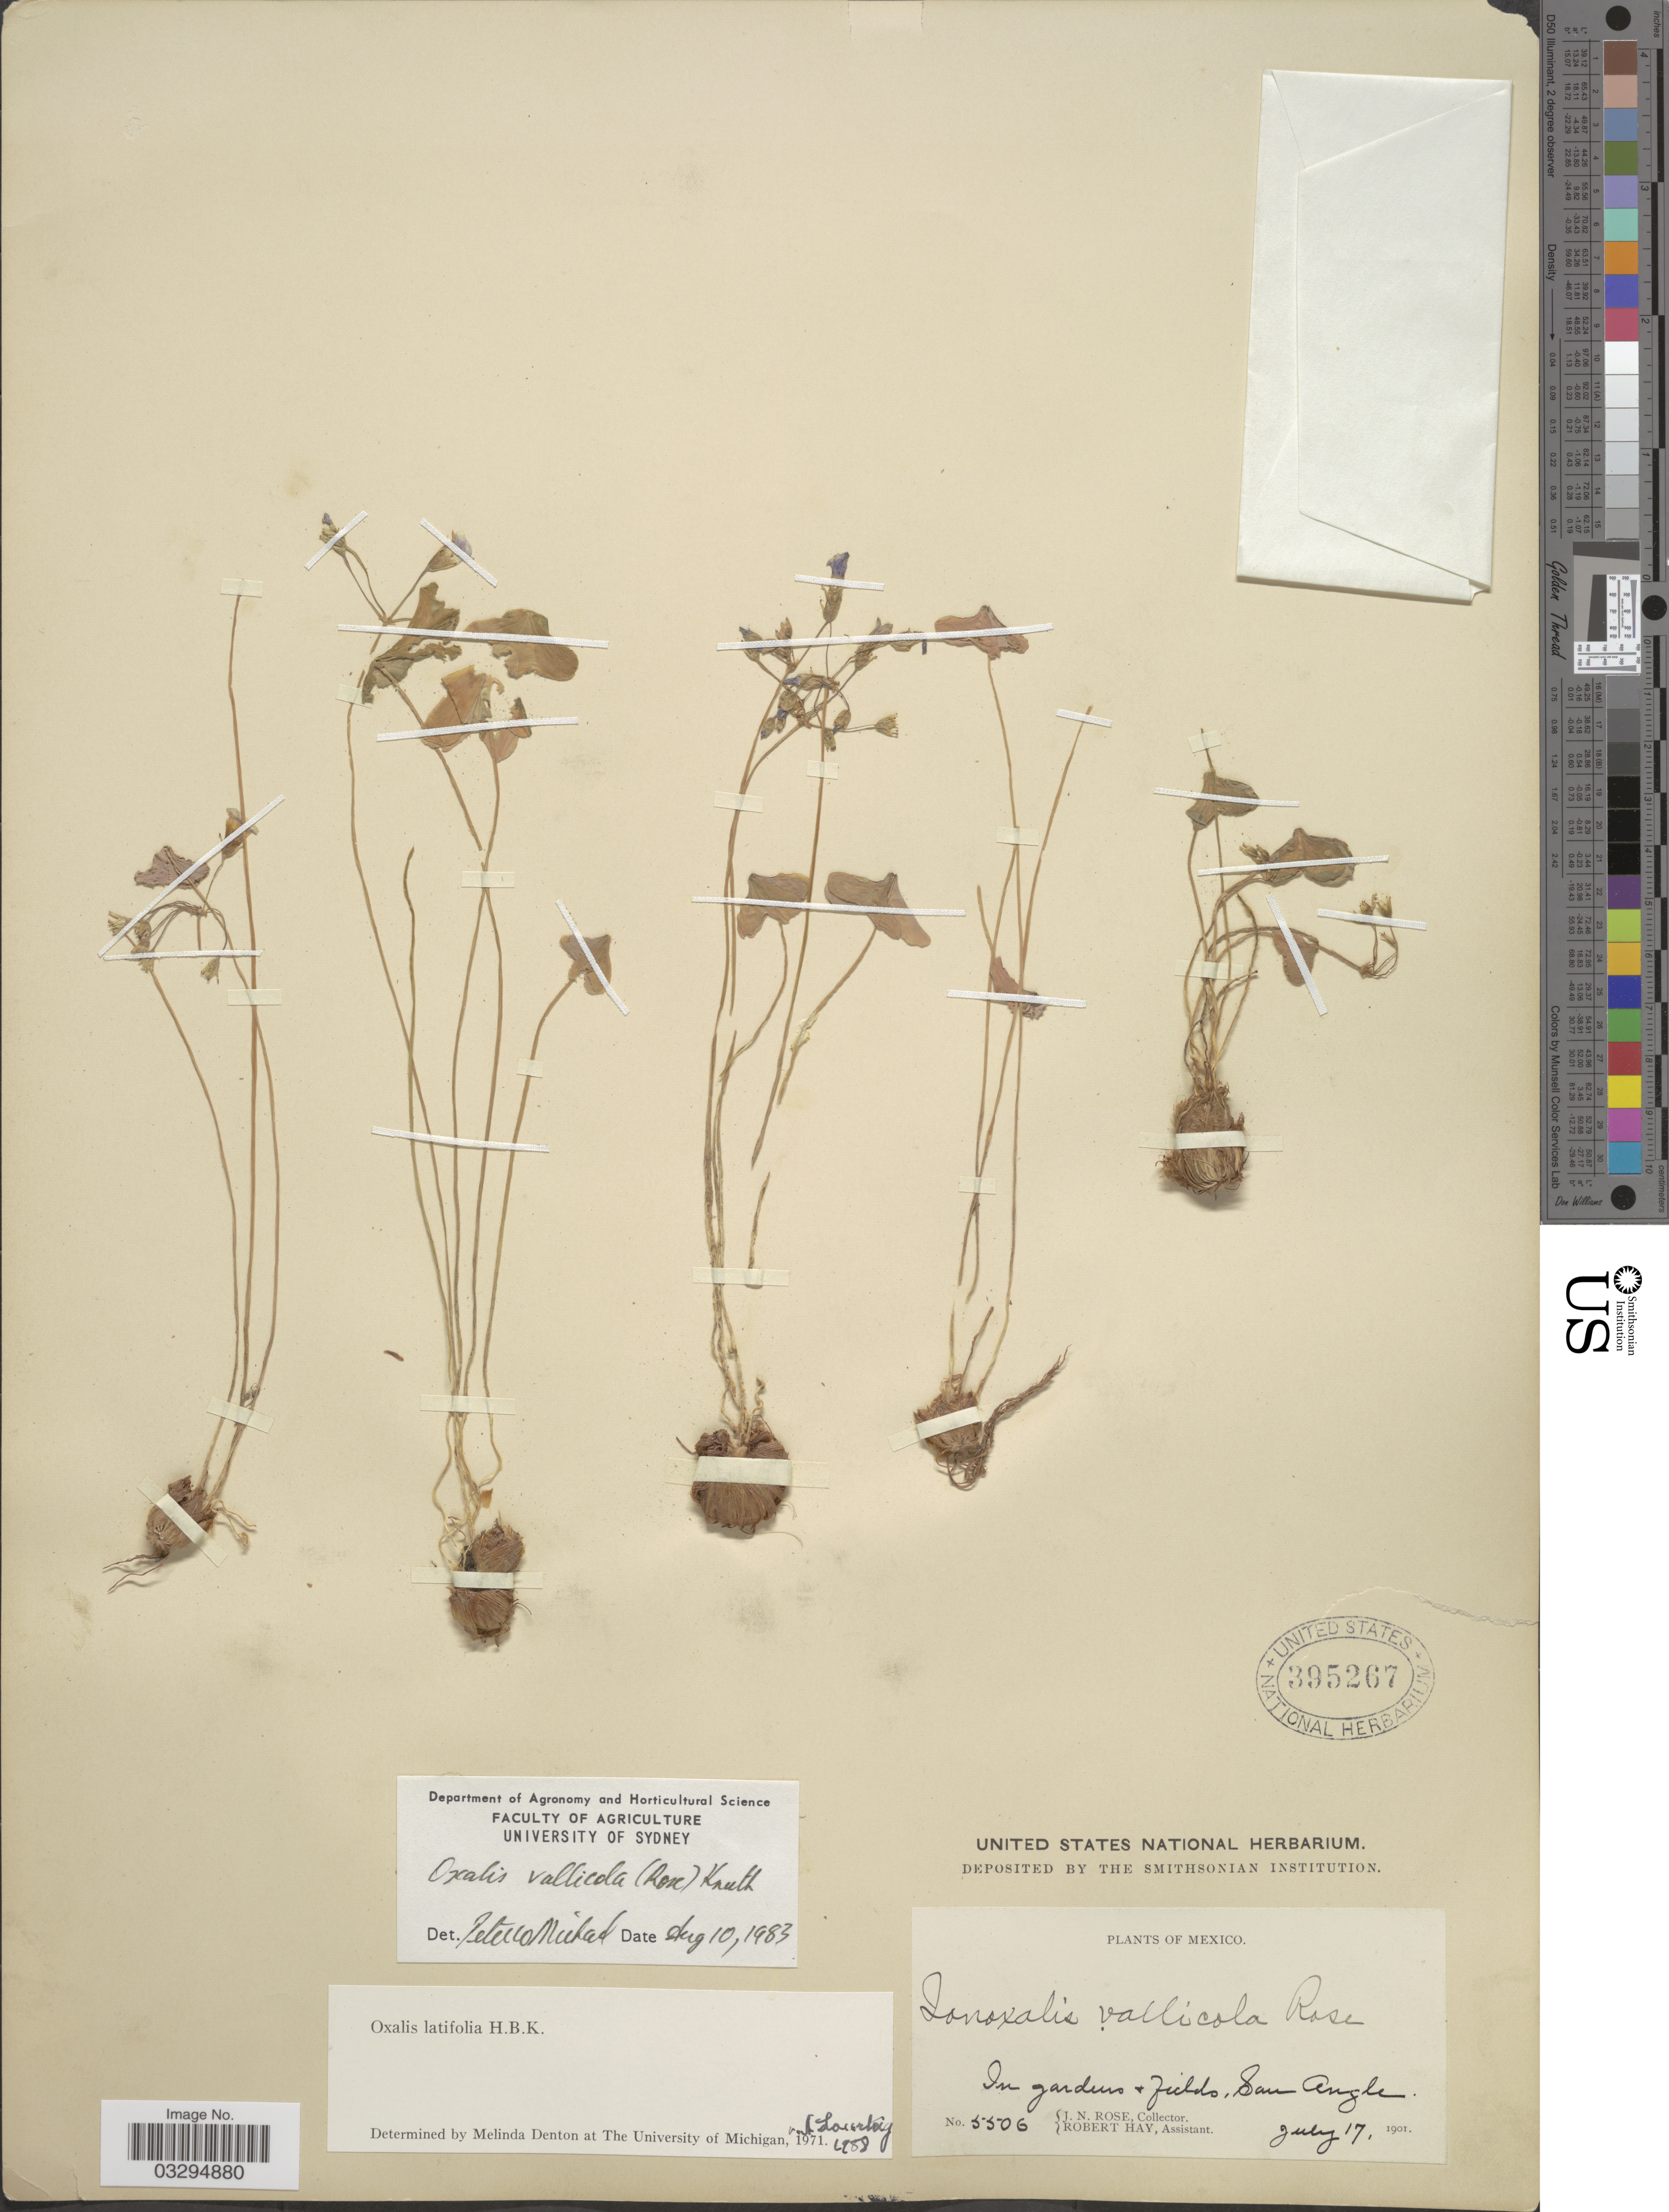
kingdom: Plantae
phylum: Tracheophyta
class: Magnoliopsida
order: Oxalidales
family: Oxalidaceae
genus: Oxalis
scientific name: Oxalis latifolia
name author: Kunth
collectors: J. N. Rose & R. Hay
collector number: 5506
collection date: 1901-07-17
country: Mexico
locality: In gardens & fields, San Angle.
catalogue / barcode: US 395267